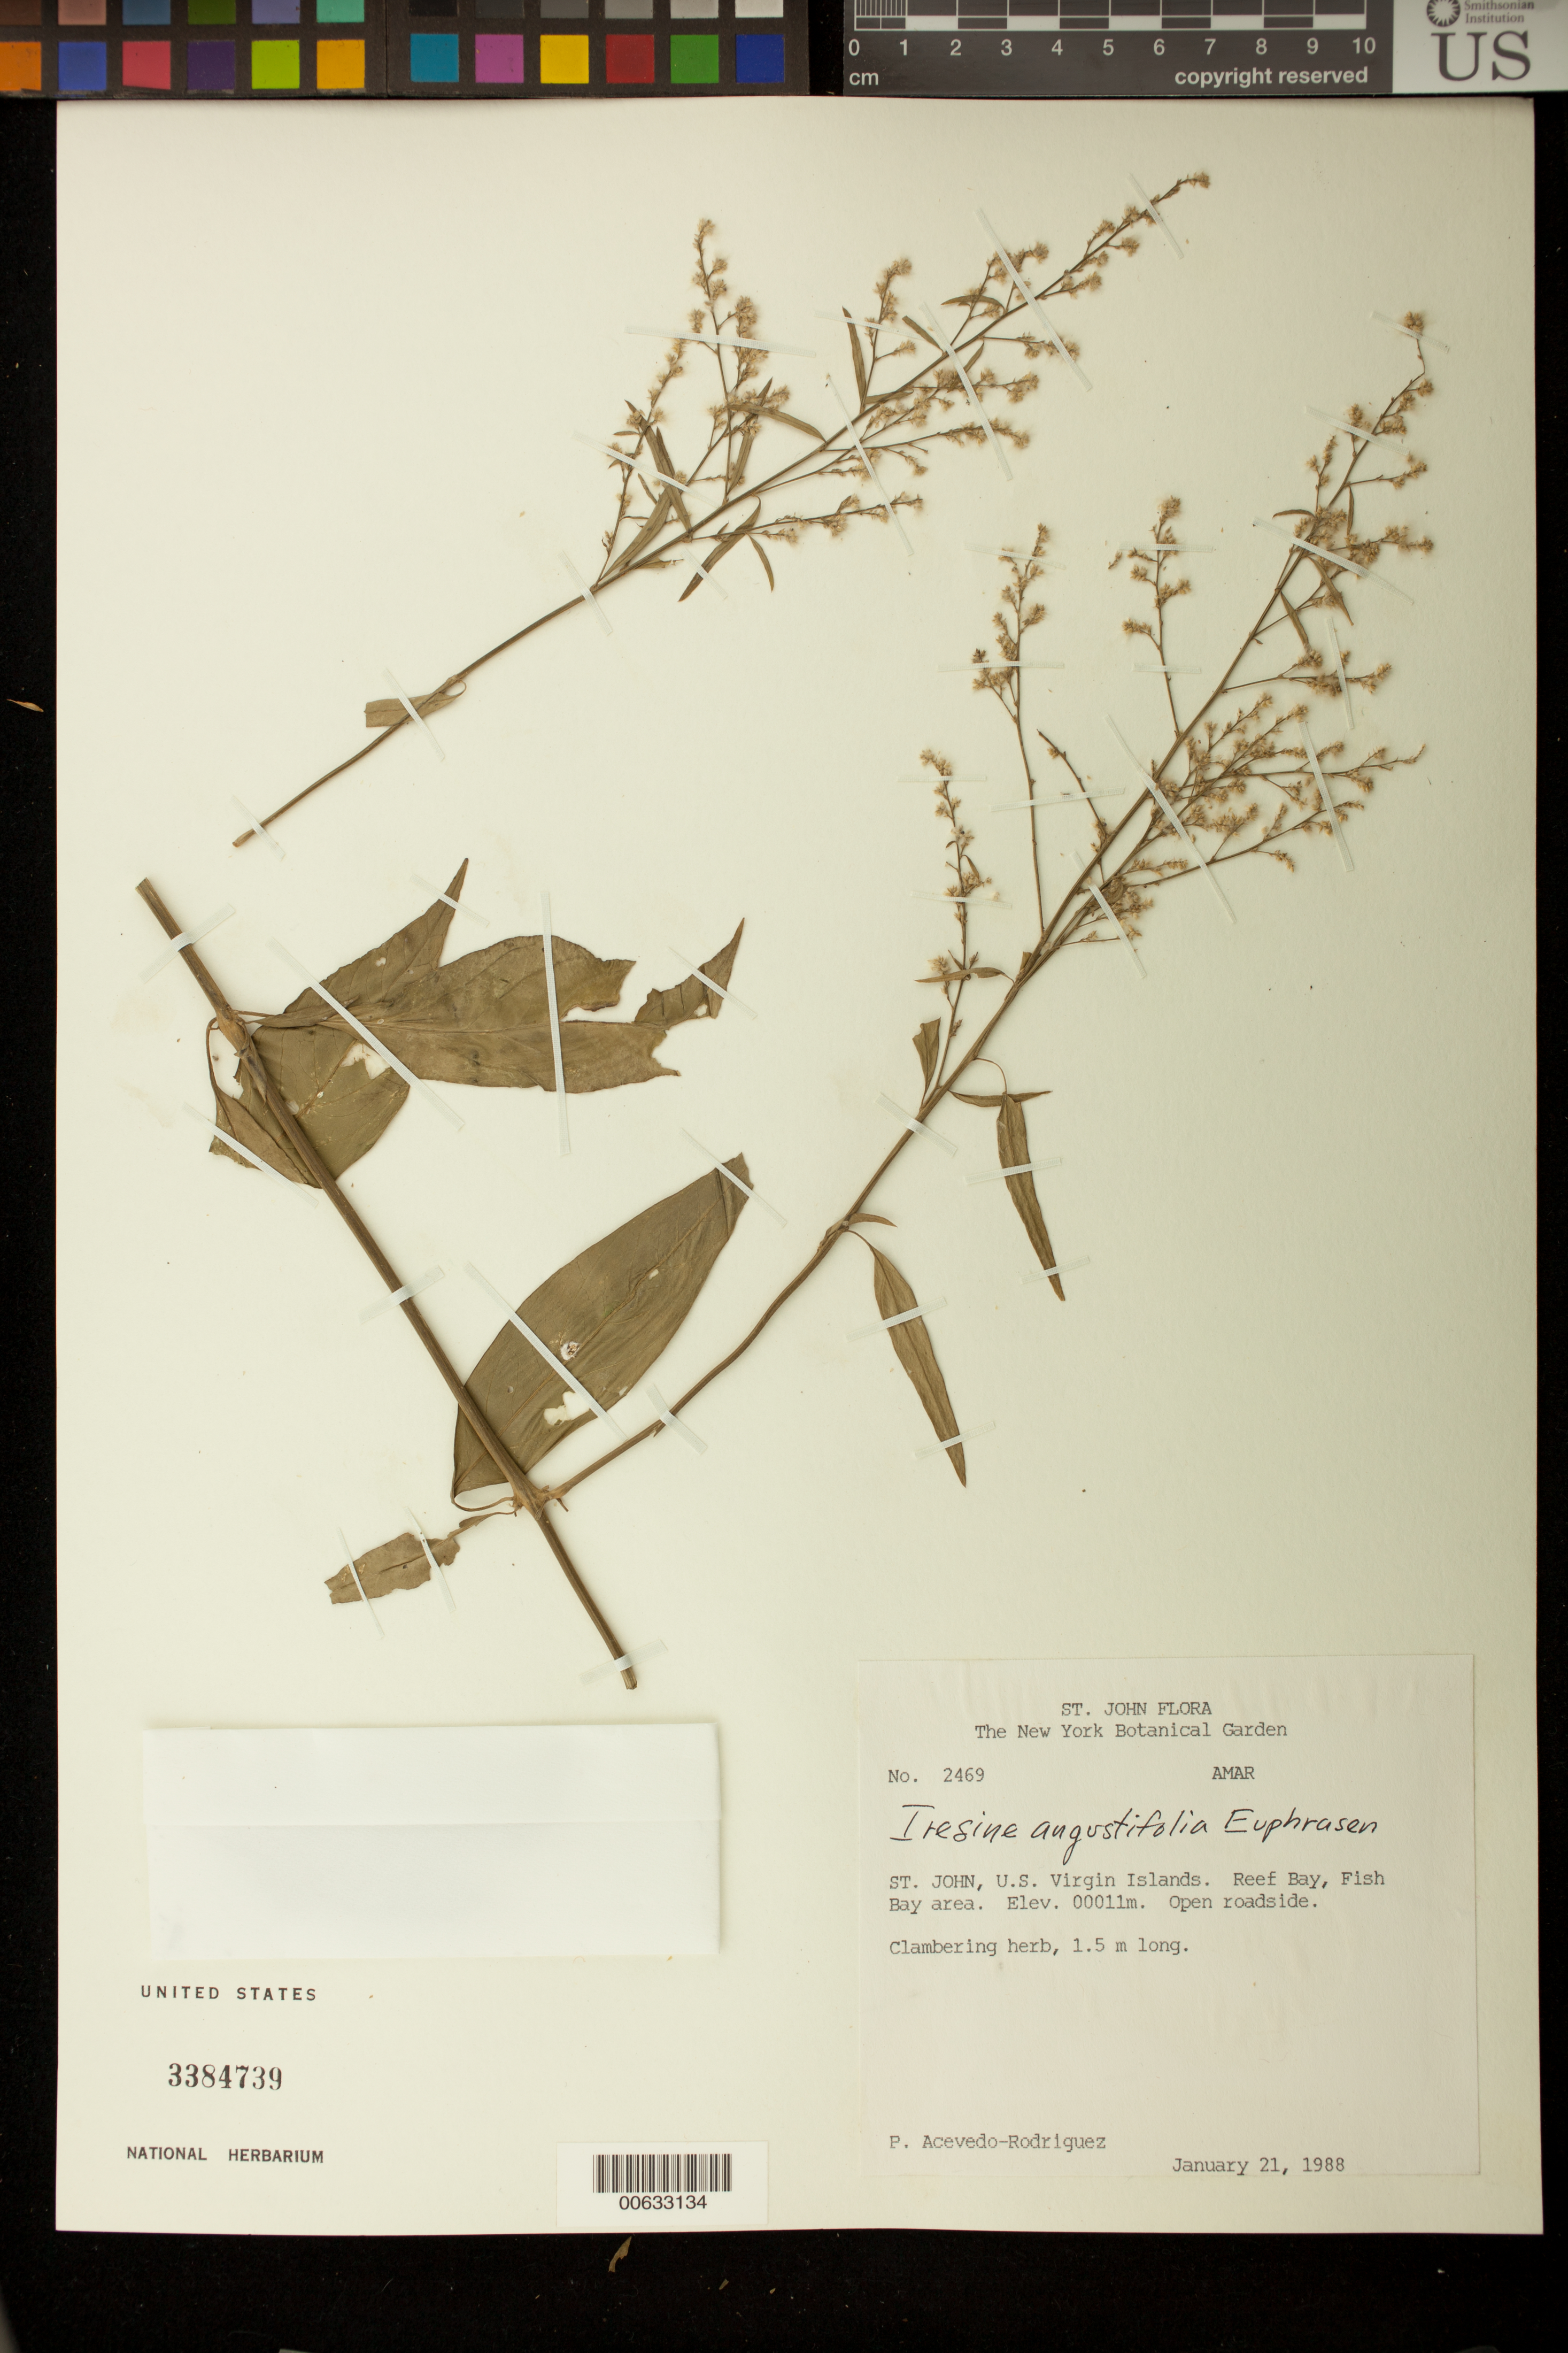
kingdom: Plantae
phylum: Tracheophyta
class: Magnoliopsida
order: Caryophyllales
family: Amaranthaceae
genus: Iresine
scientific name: Iresine angustifolia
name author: Euphrasén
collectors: P. Acevedo-Rodr.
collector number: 2469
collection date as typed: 21 Jan 1988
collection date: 1988-01-21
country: U.S. Virgin Islands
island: St. John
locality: Reef Bay Quarter; Fish Bay area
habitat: Open roadside.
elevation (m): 11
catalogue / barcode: US 3384739